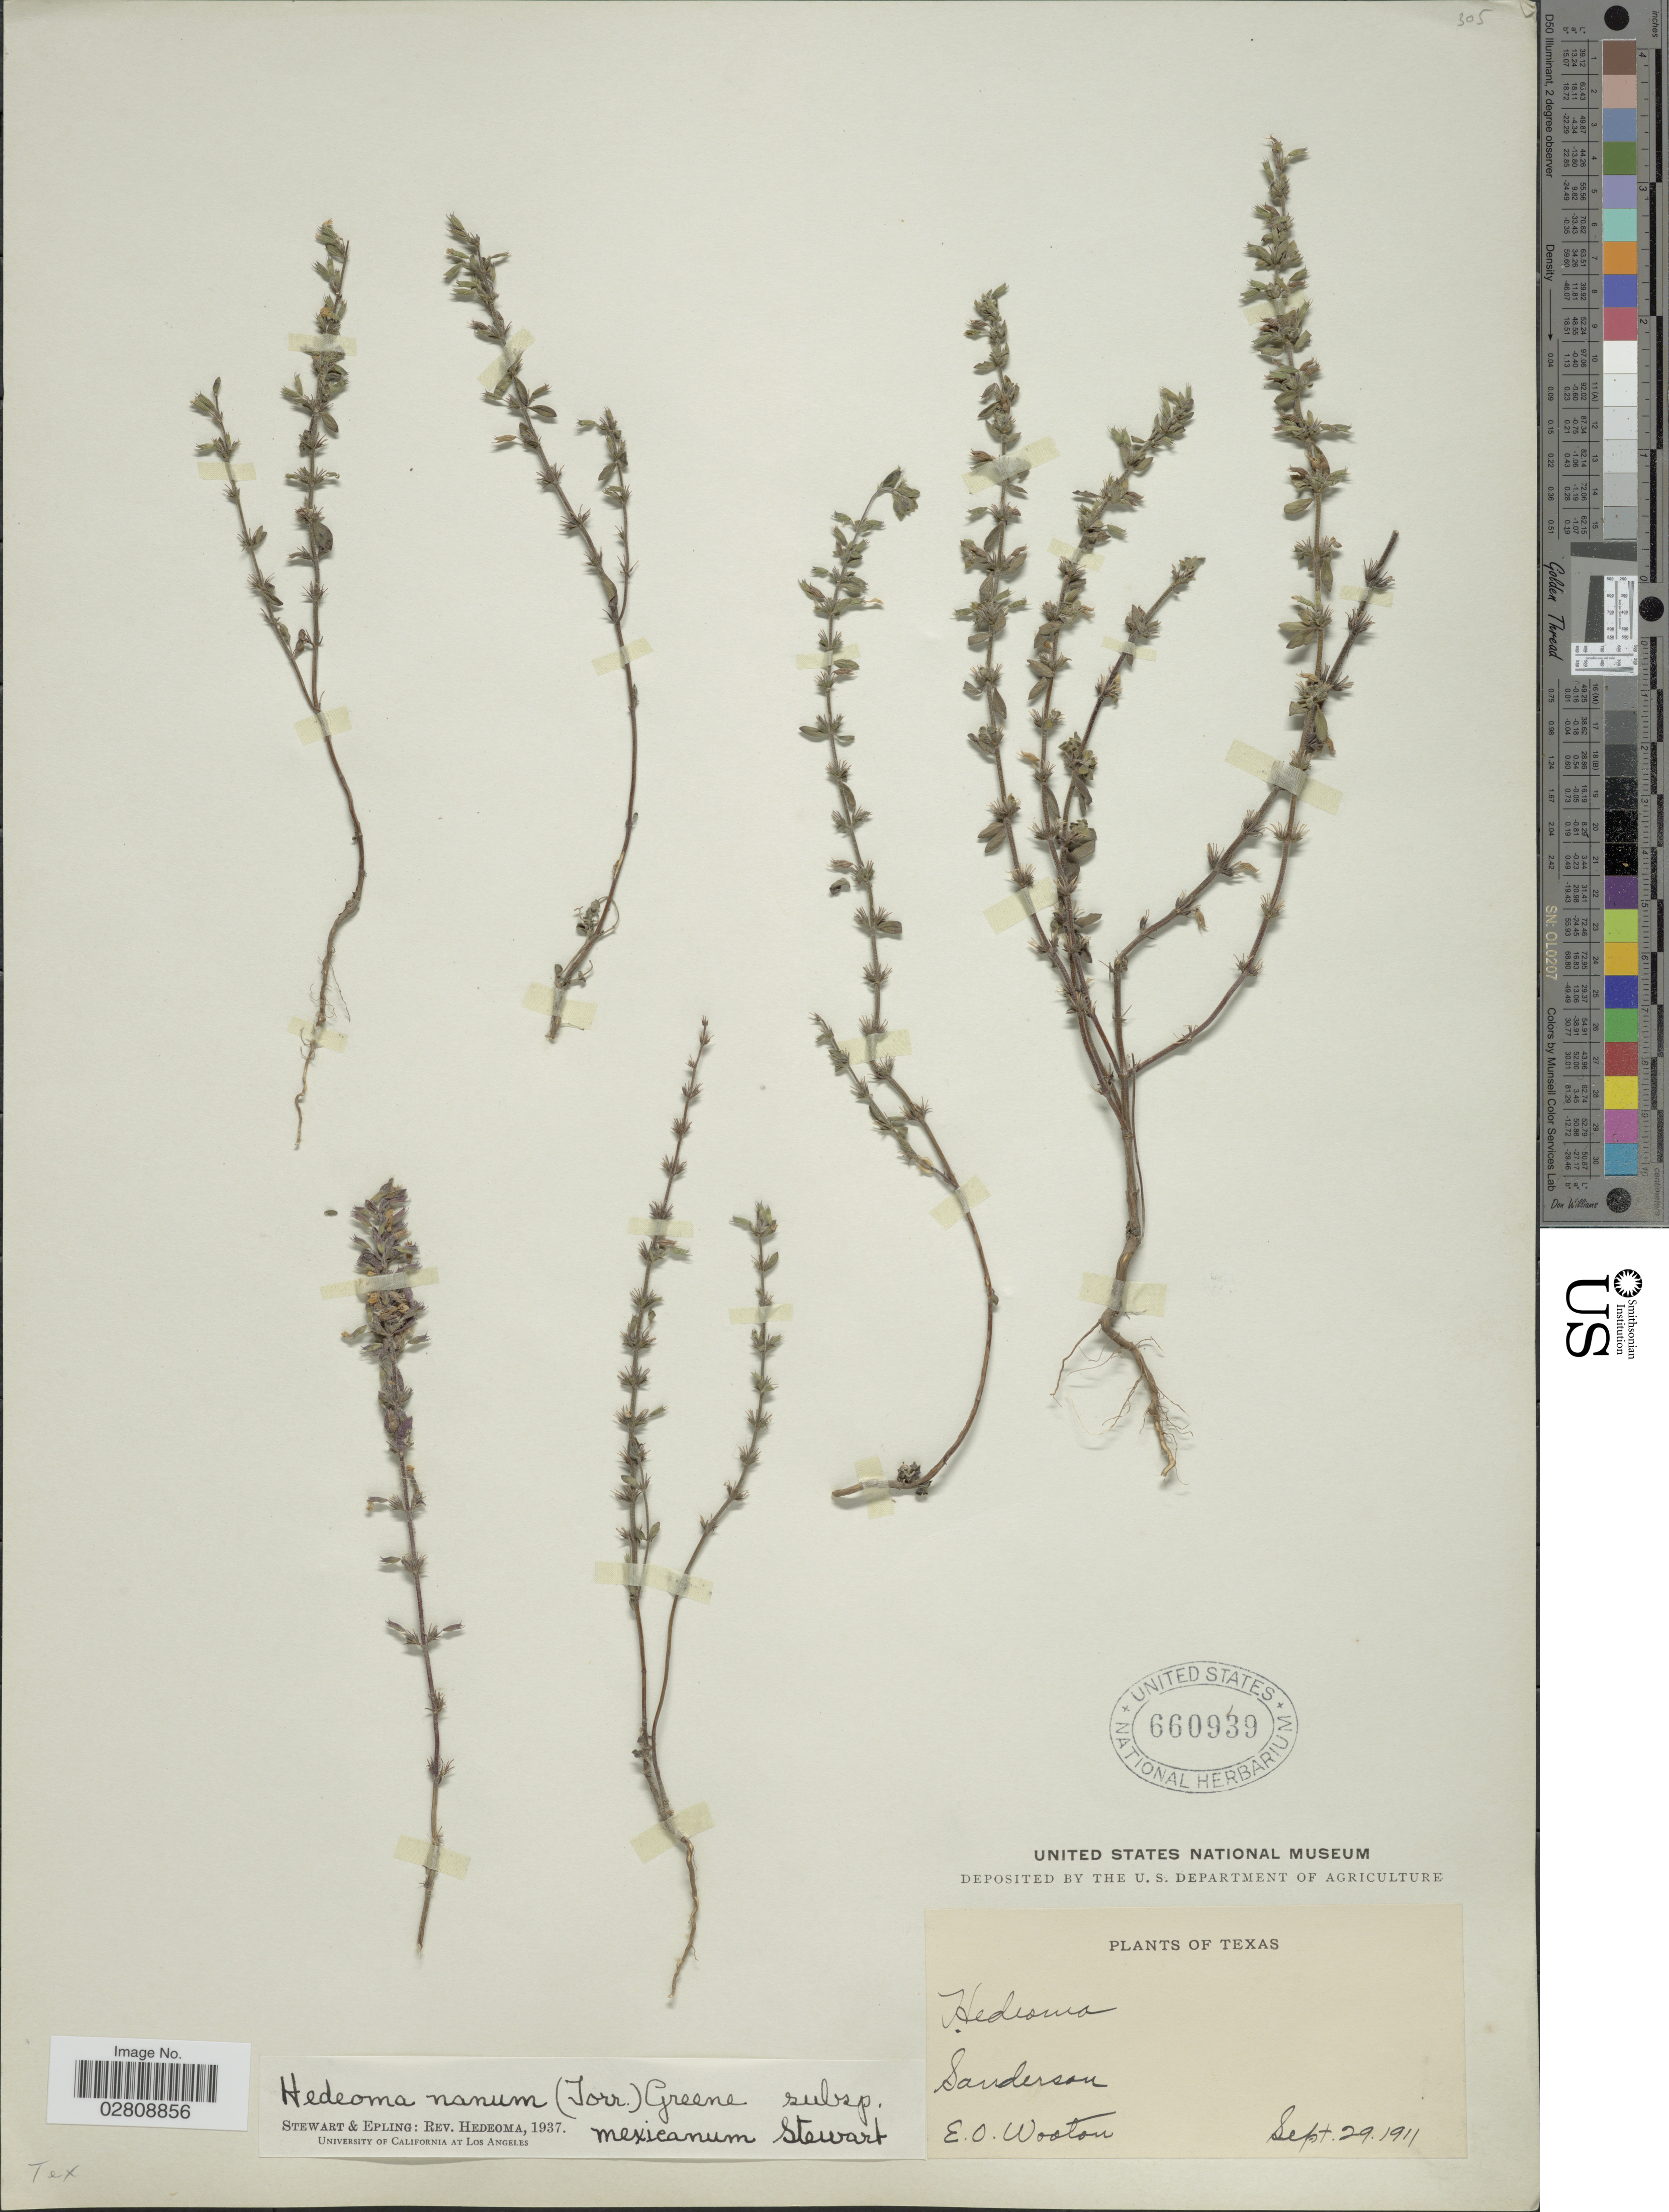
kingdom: Plantae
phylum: Tracheophyta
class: Magnoliopsida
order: Lamiales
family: Lamiaceae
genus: Hedeoma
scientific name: Hedeoma nana subsp. mexicana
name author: W.S. Stewart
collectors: E. O. Wooton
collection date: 1911-09-29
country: United States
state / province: Texas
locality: Sanderson.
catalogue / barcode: US 660939